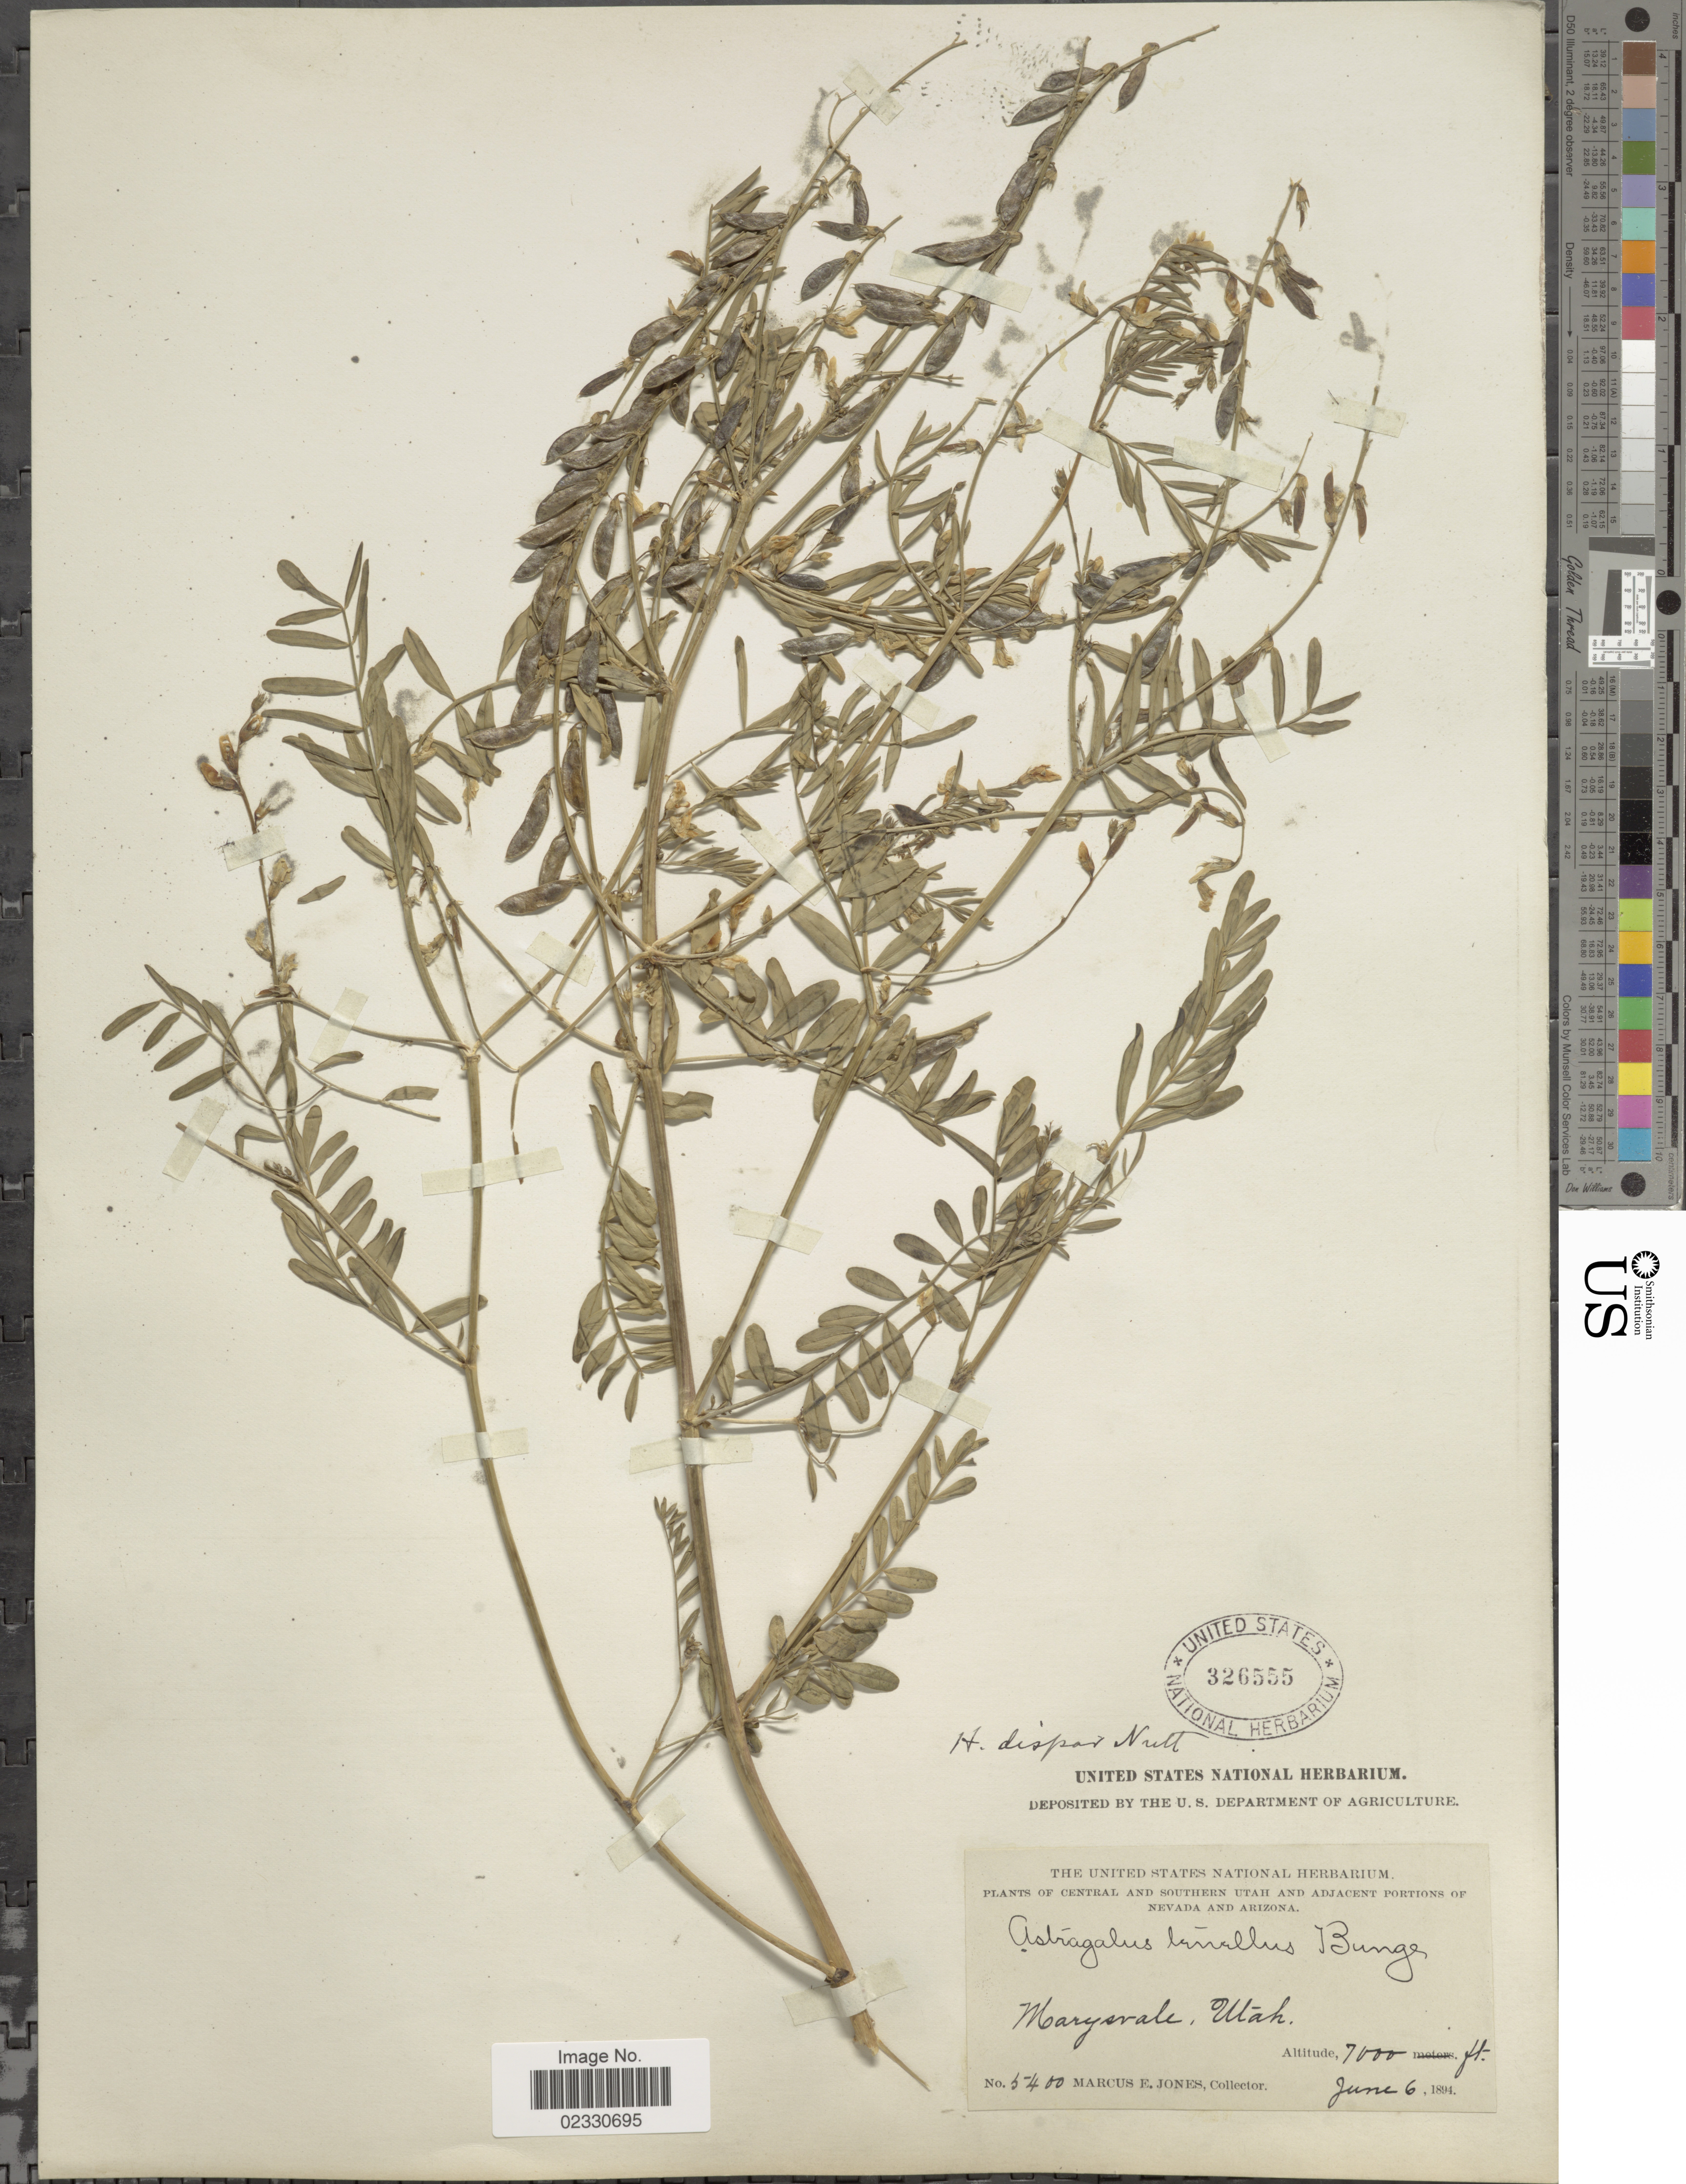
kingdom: Plantae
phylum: Tracheophyta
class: Magnoliopsida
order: Fabales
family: Fabaceae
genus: Astragalus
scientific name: Astragalus multiflorus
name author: (Pursh) A. Gray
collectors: M. E. Jones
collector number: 5400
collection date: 1894-06-06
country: United States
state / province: Utah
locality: Marysvale.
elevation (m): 2134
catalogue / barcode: US 326555